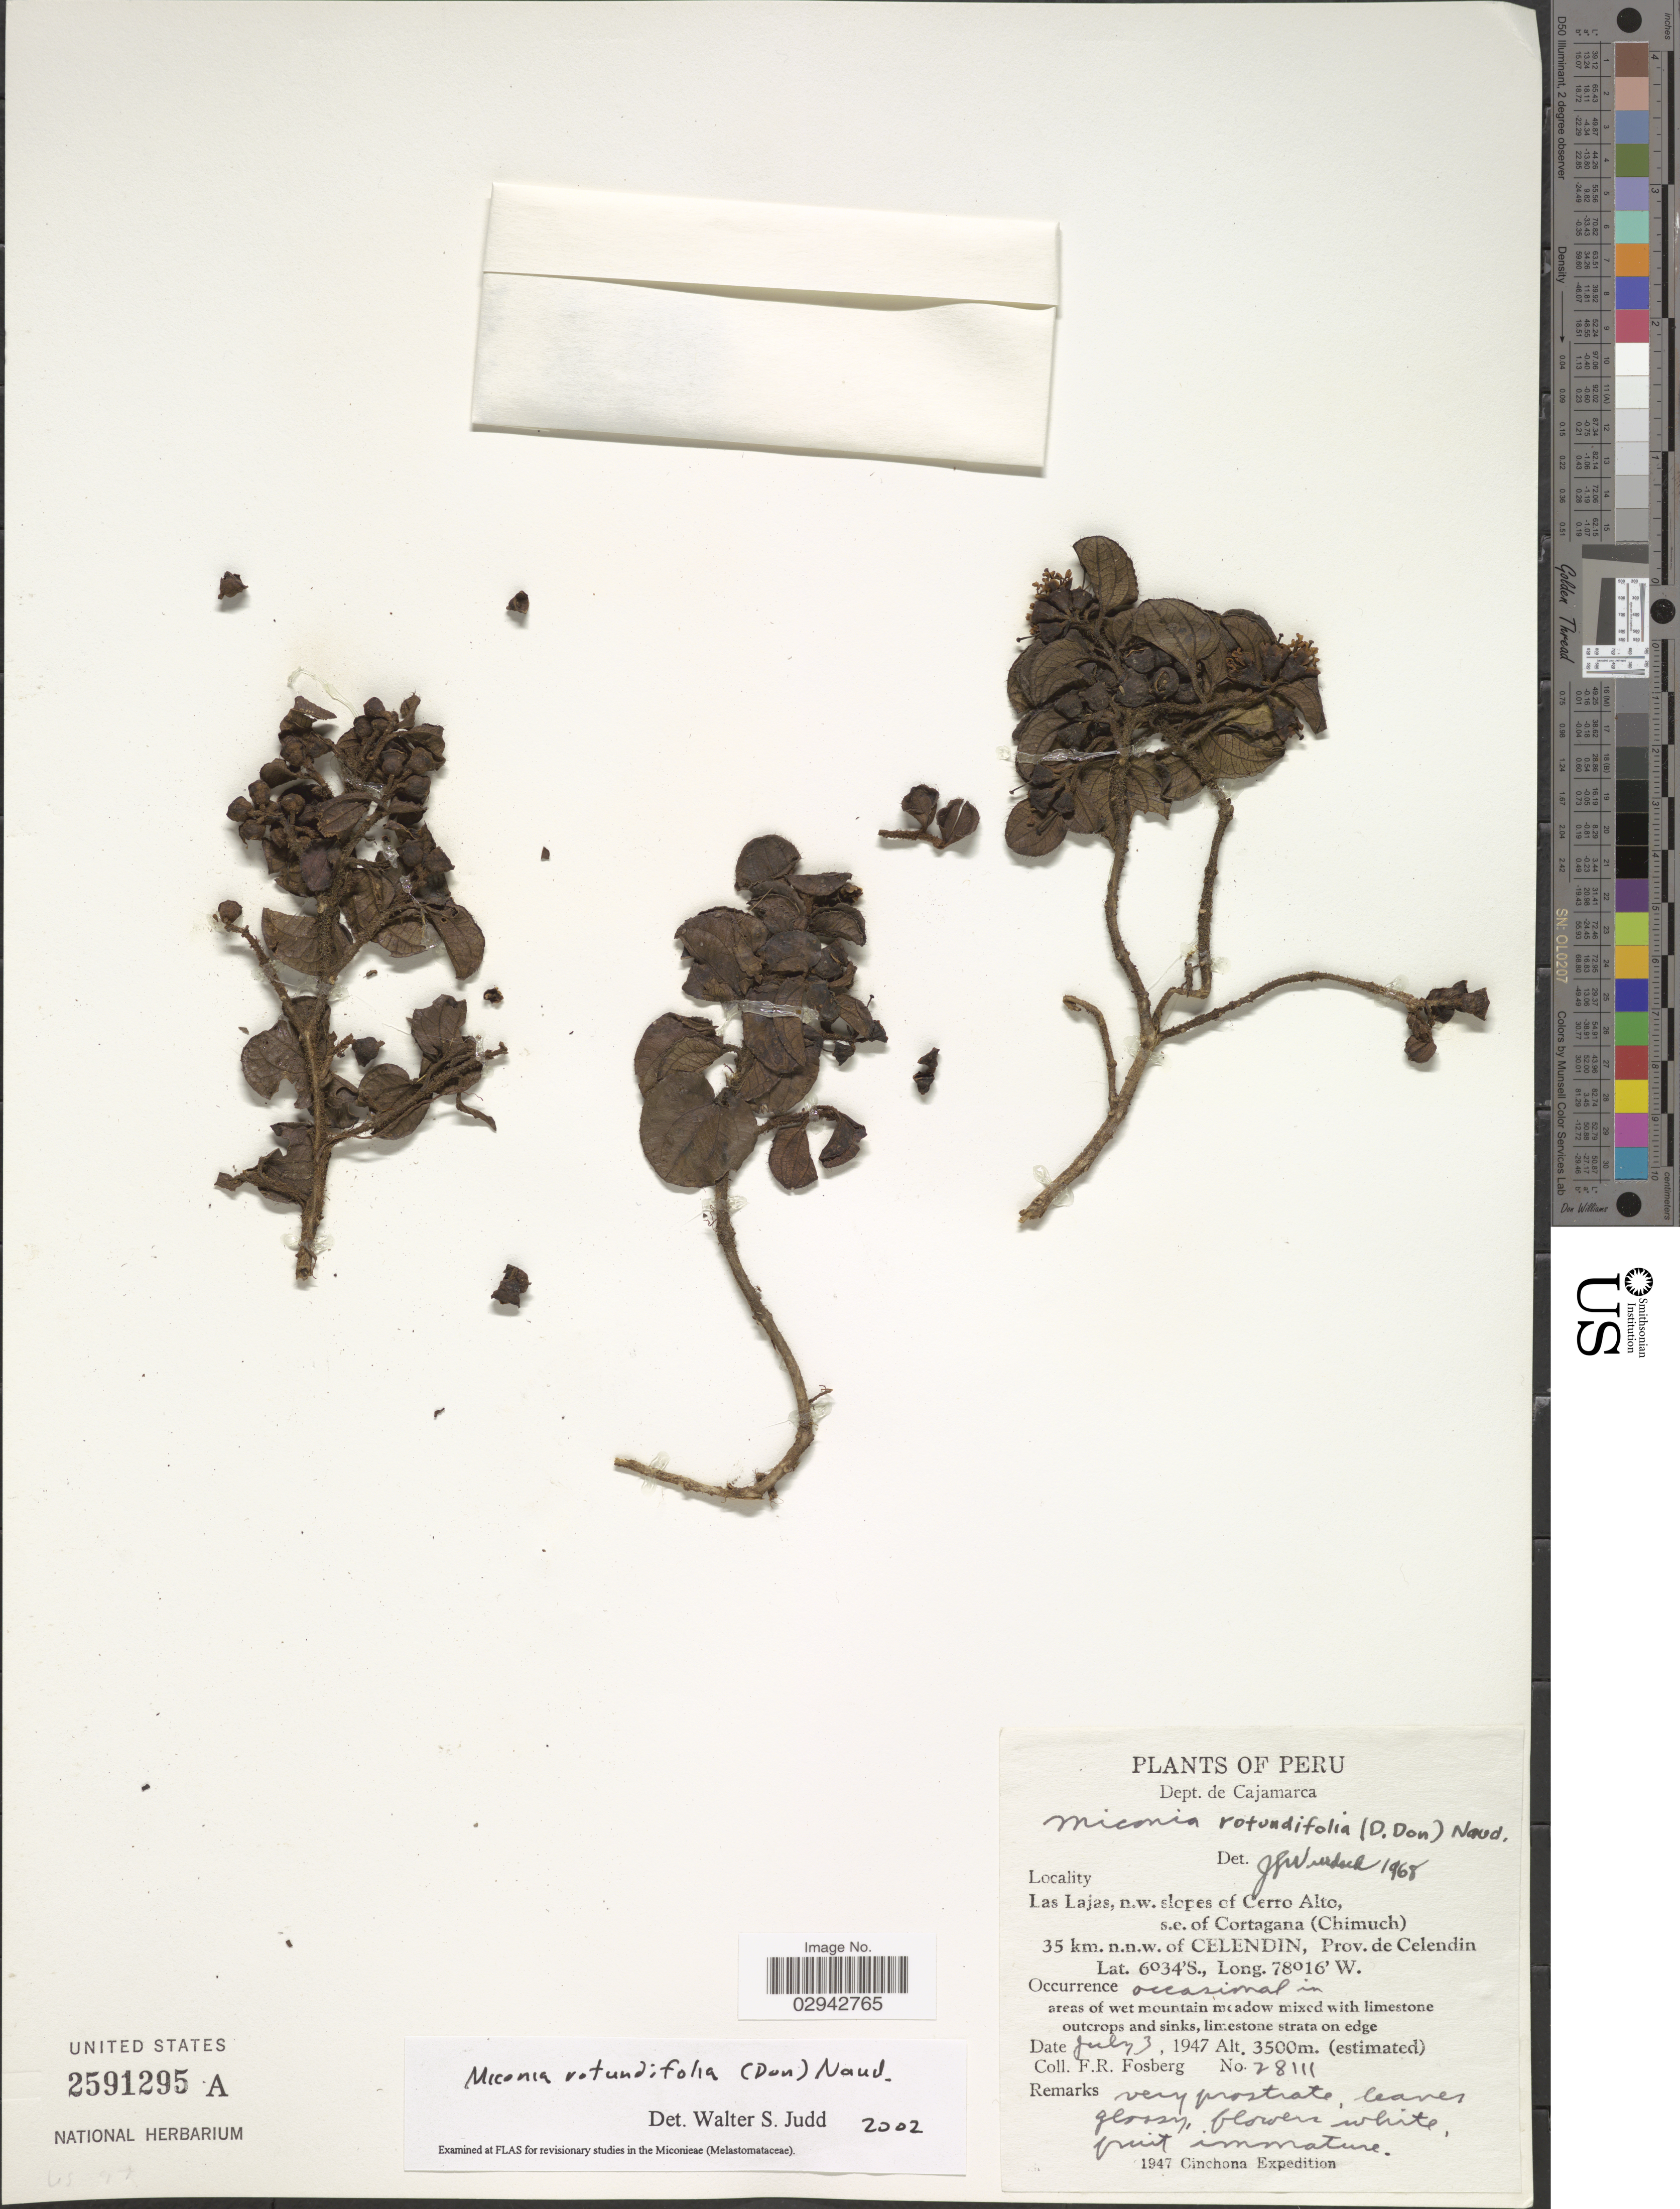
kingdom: Plantae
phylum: Tracheophyta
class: Magnoliopsida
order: Myrtales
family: Melastomataceae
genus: Miconia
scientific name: Miconia rotundifolia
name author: (D. Don) Naudin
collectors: F. R. Fosberg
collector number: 28111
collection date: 1947-07-03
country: Peru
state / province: Cajamarca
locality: Dept. de Cajamarca. Las Lajas, n.w. slopes of Cerro Alto, s.e. of Cortagana (Chimuch) 35 km. n.n.w. of Celendin, Prov. de Celendin. Cinchona.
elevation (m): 3500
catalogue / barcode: US 2591295A